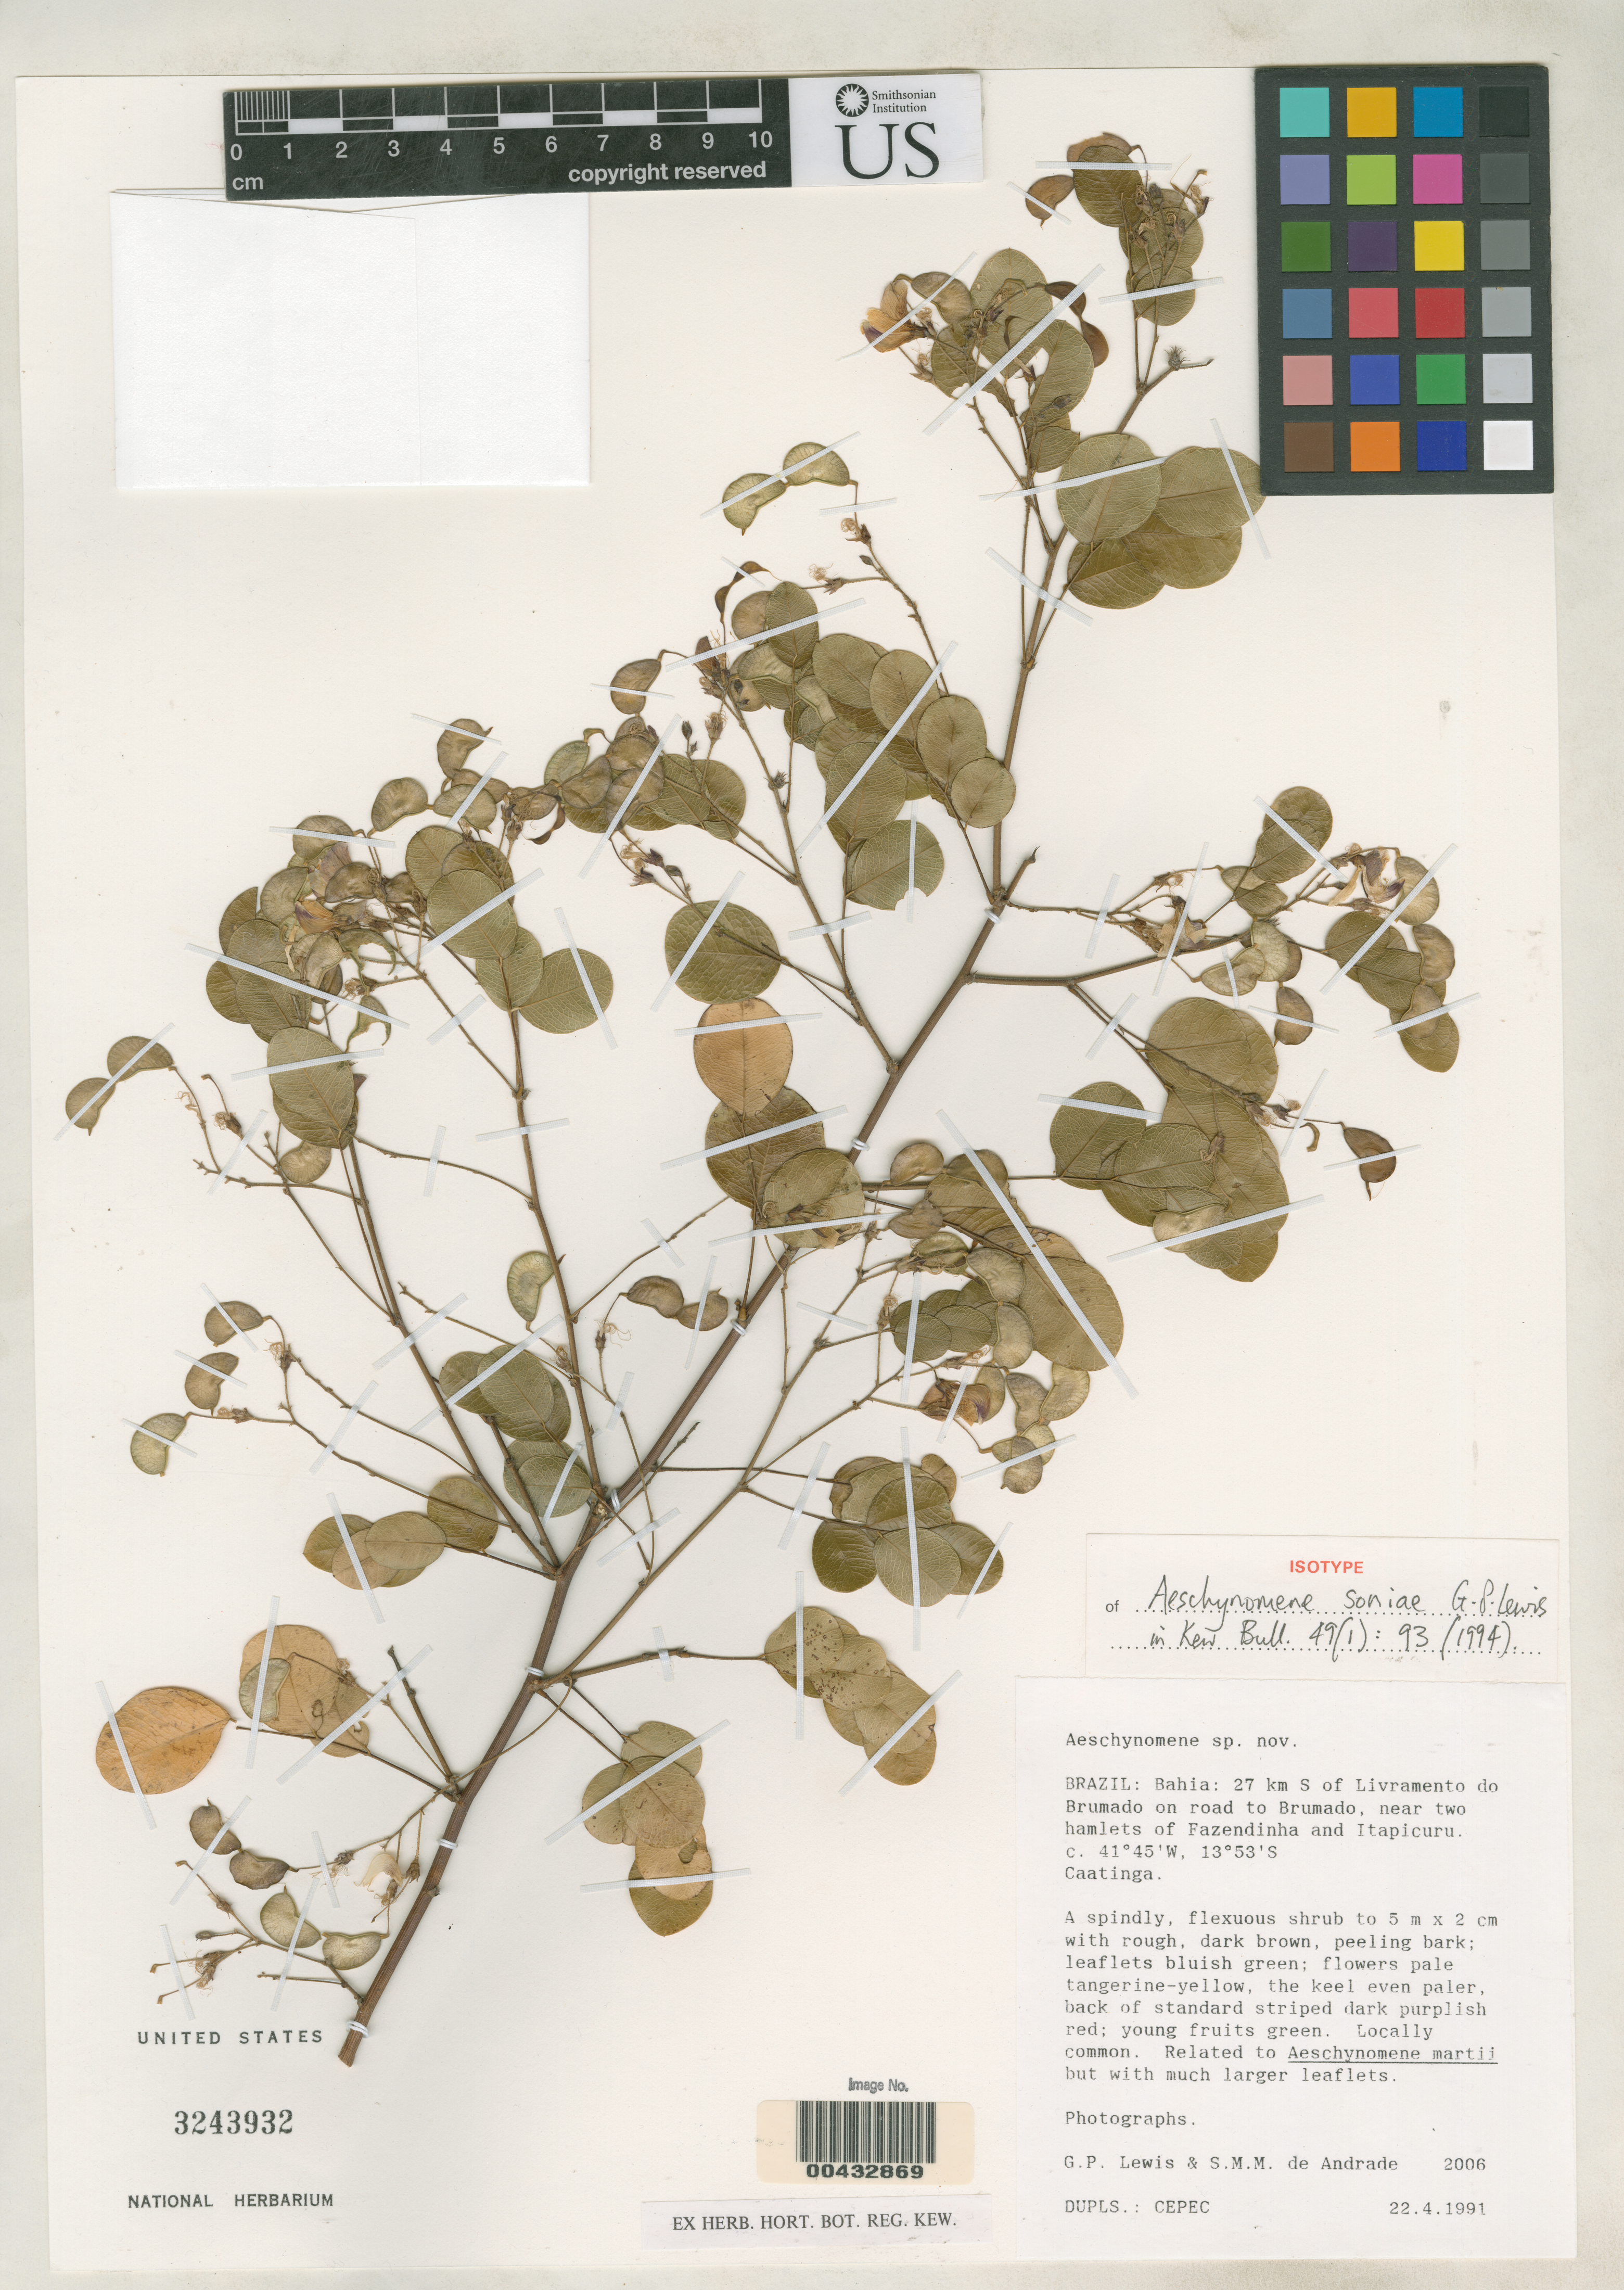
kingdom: Plantae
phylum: Tracheophyta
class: Magnoliopsida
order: Fabales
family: Fabaceae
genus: Aeschynomene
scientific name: Aeschynomene soniae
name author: G.P. Lewis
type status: Isotype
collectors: G. P. Lewis & S. de Andrade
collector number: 2006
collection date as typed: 22 Apr 1991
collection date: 1991-04-22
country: Brazil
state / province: Bahia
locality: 27 kms S of Livramento do Brumado on road to Bumado, near 2 hamlets of Fazendinha & Itapicuru.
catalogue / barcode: US 3242932